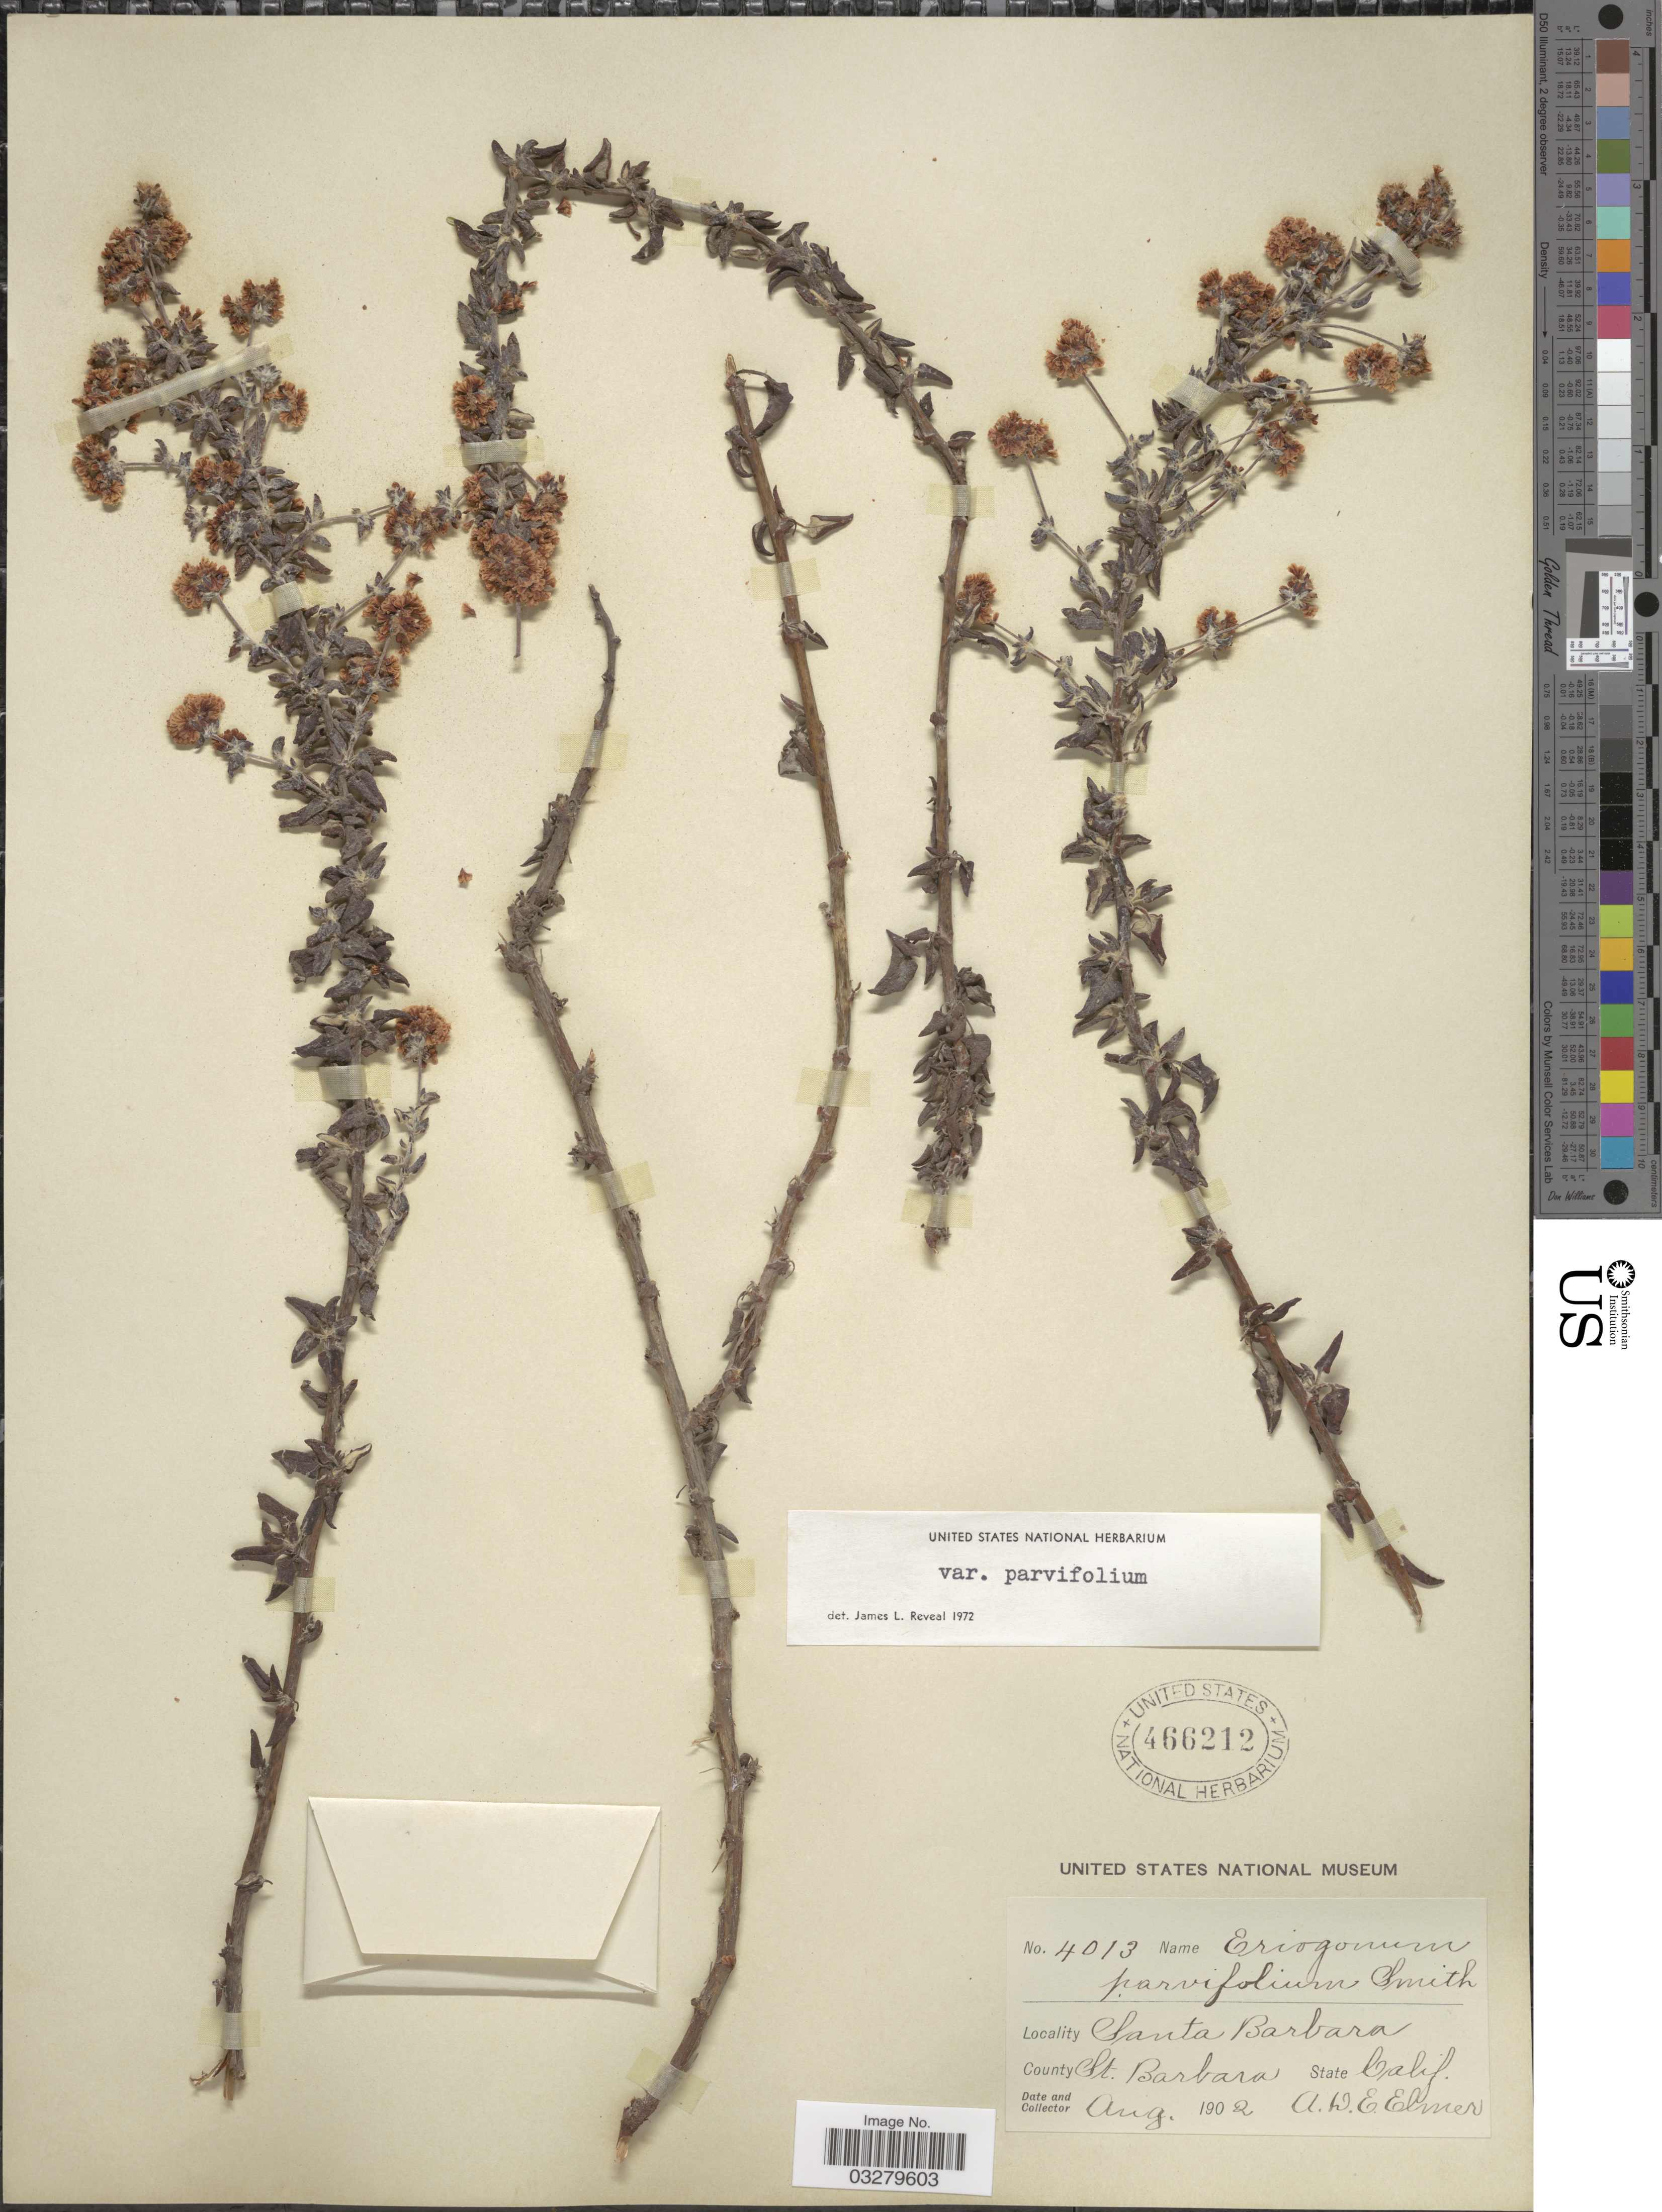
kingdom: Plantae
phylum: Tracheophyta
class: Magnoliopsida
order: Caryophyllales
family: Polygonaceae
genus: Eriogonum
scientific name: Eriogonum parvifolium var. parvifolium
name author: Sm.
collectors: A. D. E. Elmer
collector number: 4013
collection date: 1902-08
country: United States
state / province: California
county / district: Santa Barbara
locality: Santa Barbara. County St. Barbara.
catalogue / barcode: US 466212